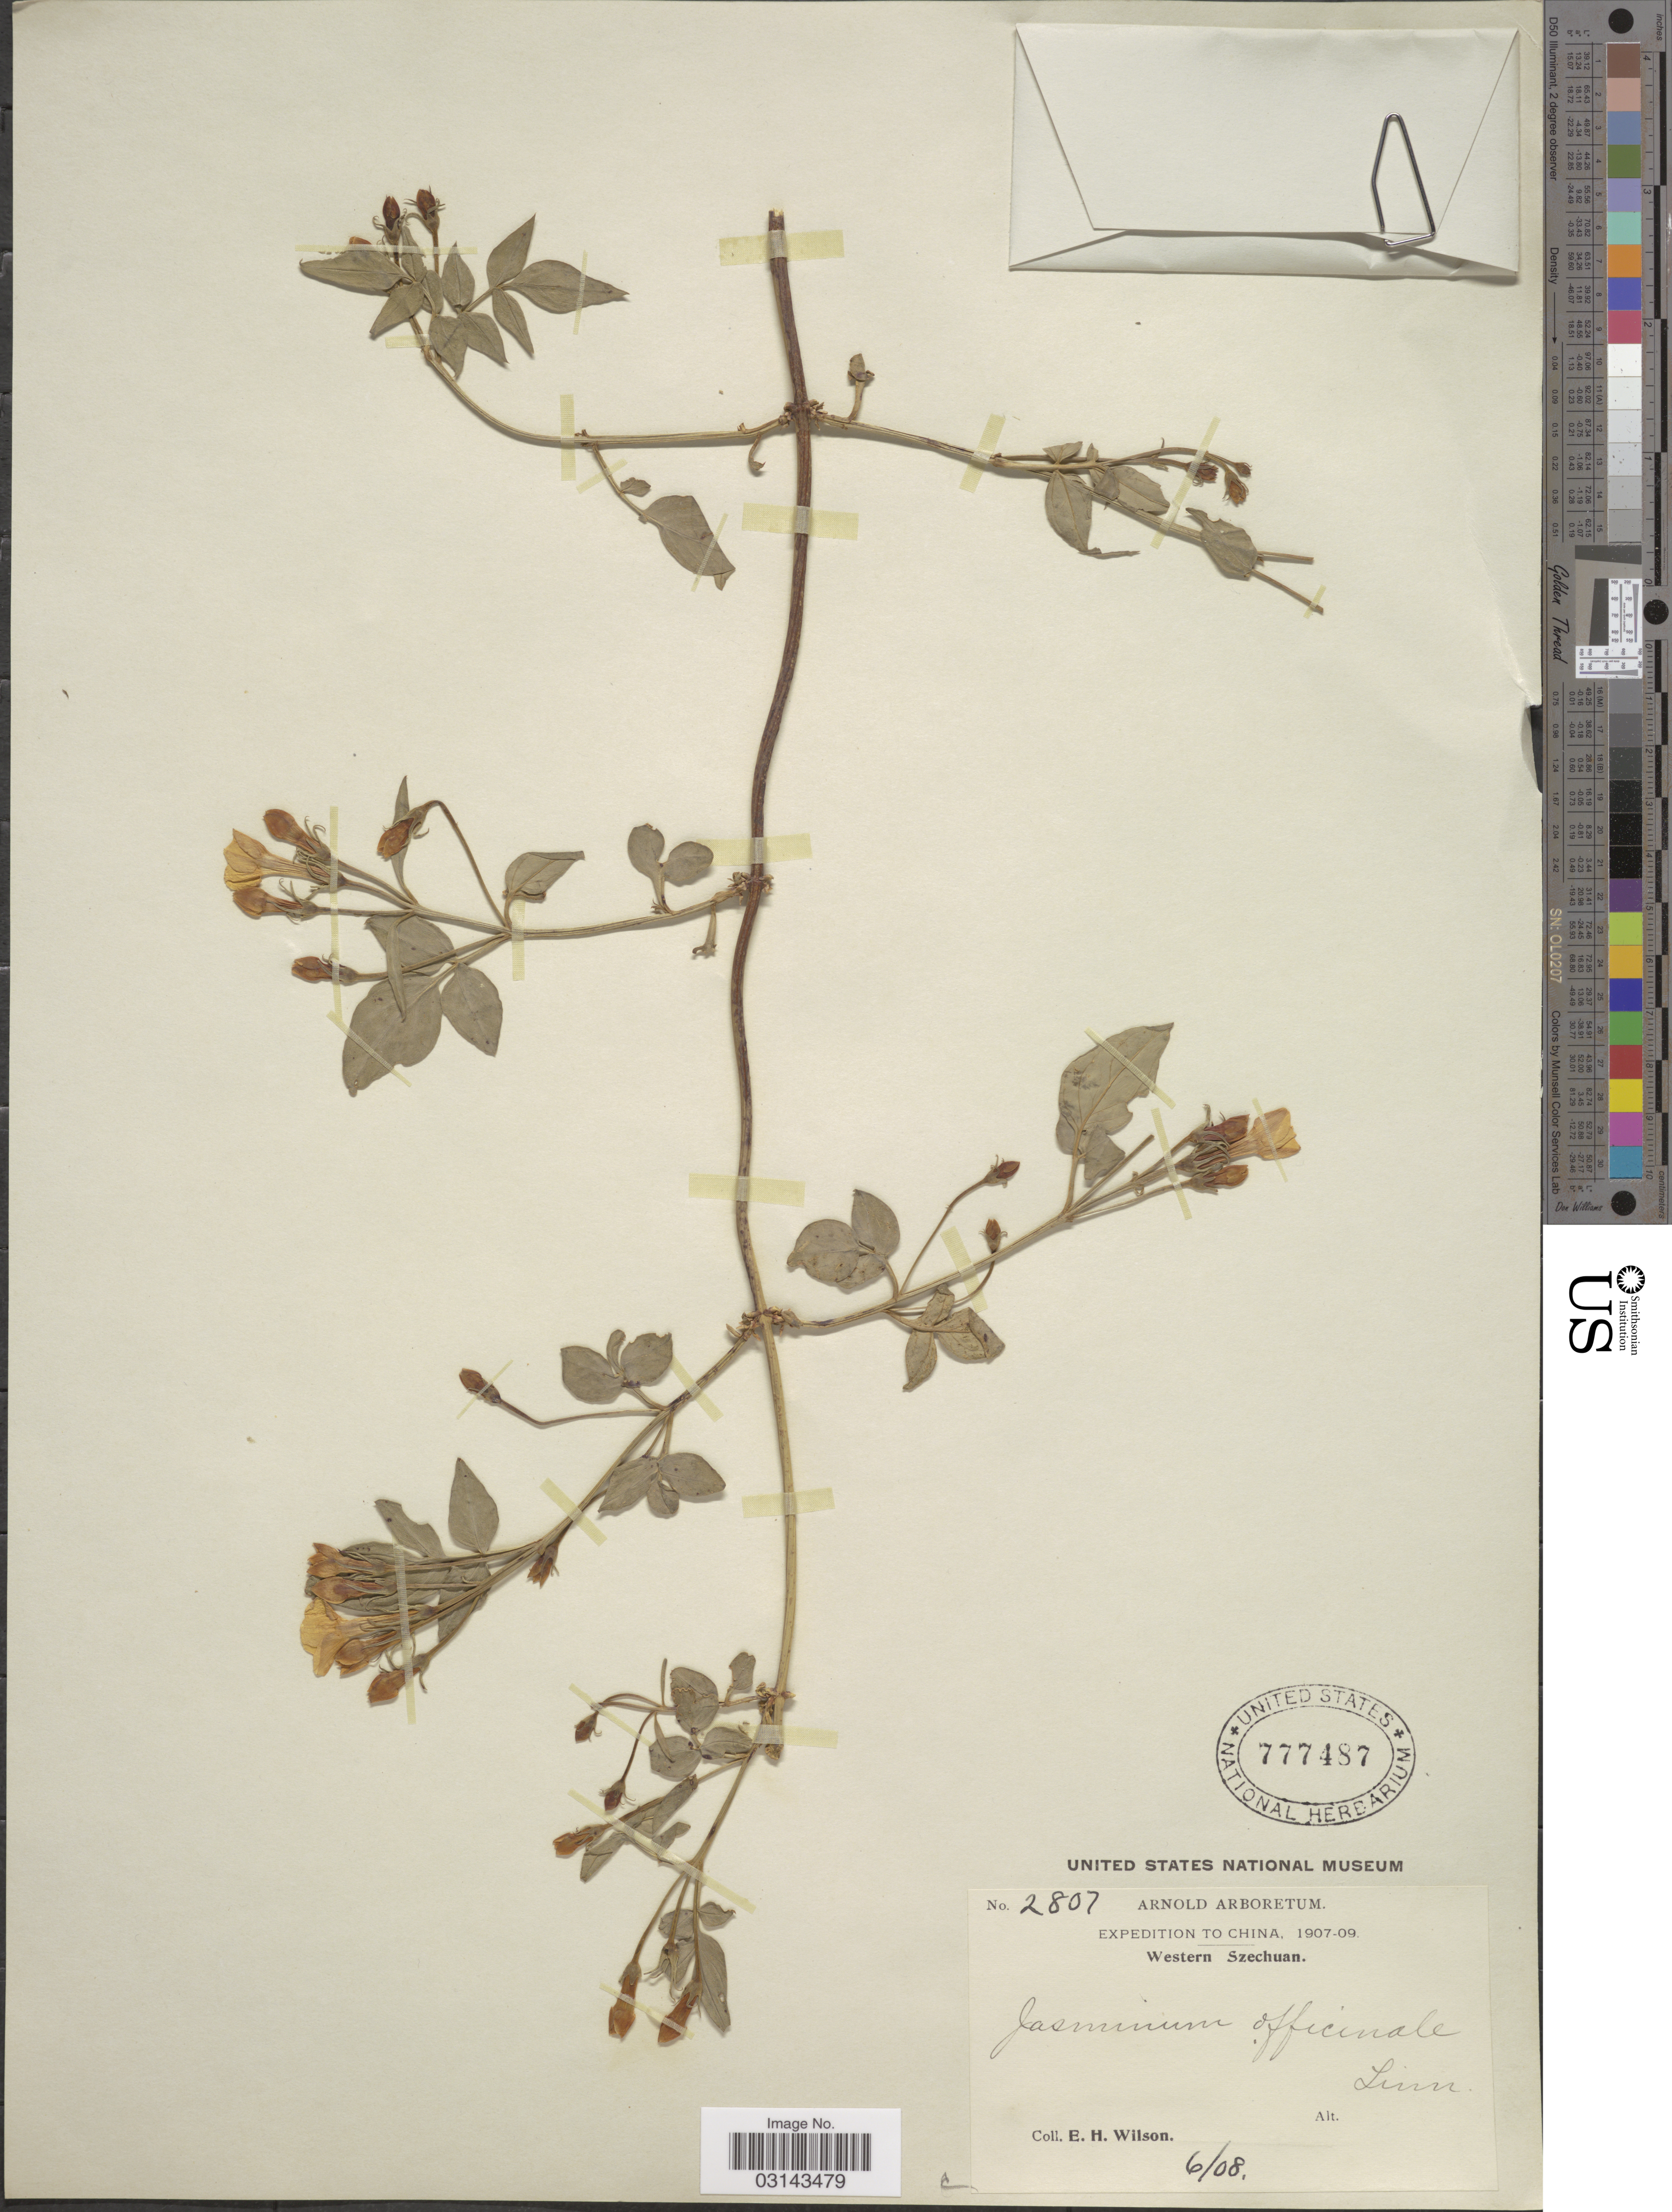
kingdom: Plantae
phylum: Tracheophyta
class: Magnoliopsida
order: Lamiales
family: Oleaceae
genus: Jasminum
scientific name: Jasminum officinale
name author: L.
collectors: E. Wilson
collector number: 2807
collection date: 1908-06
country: China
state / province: Sichuan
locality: Western Szechuan.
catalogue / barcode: US 777487